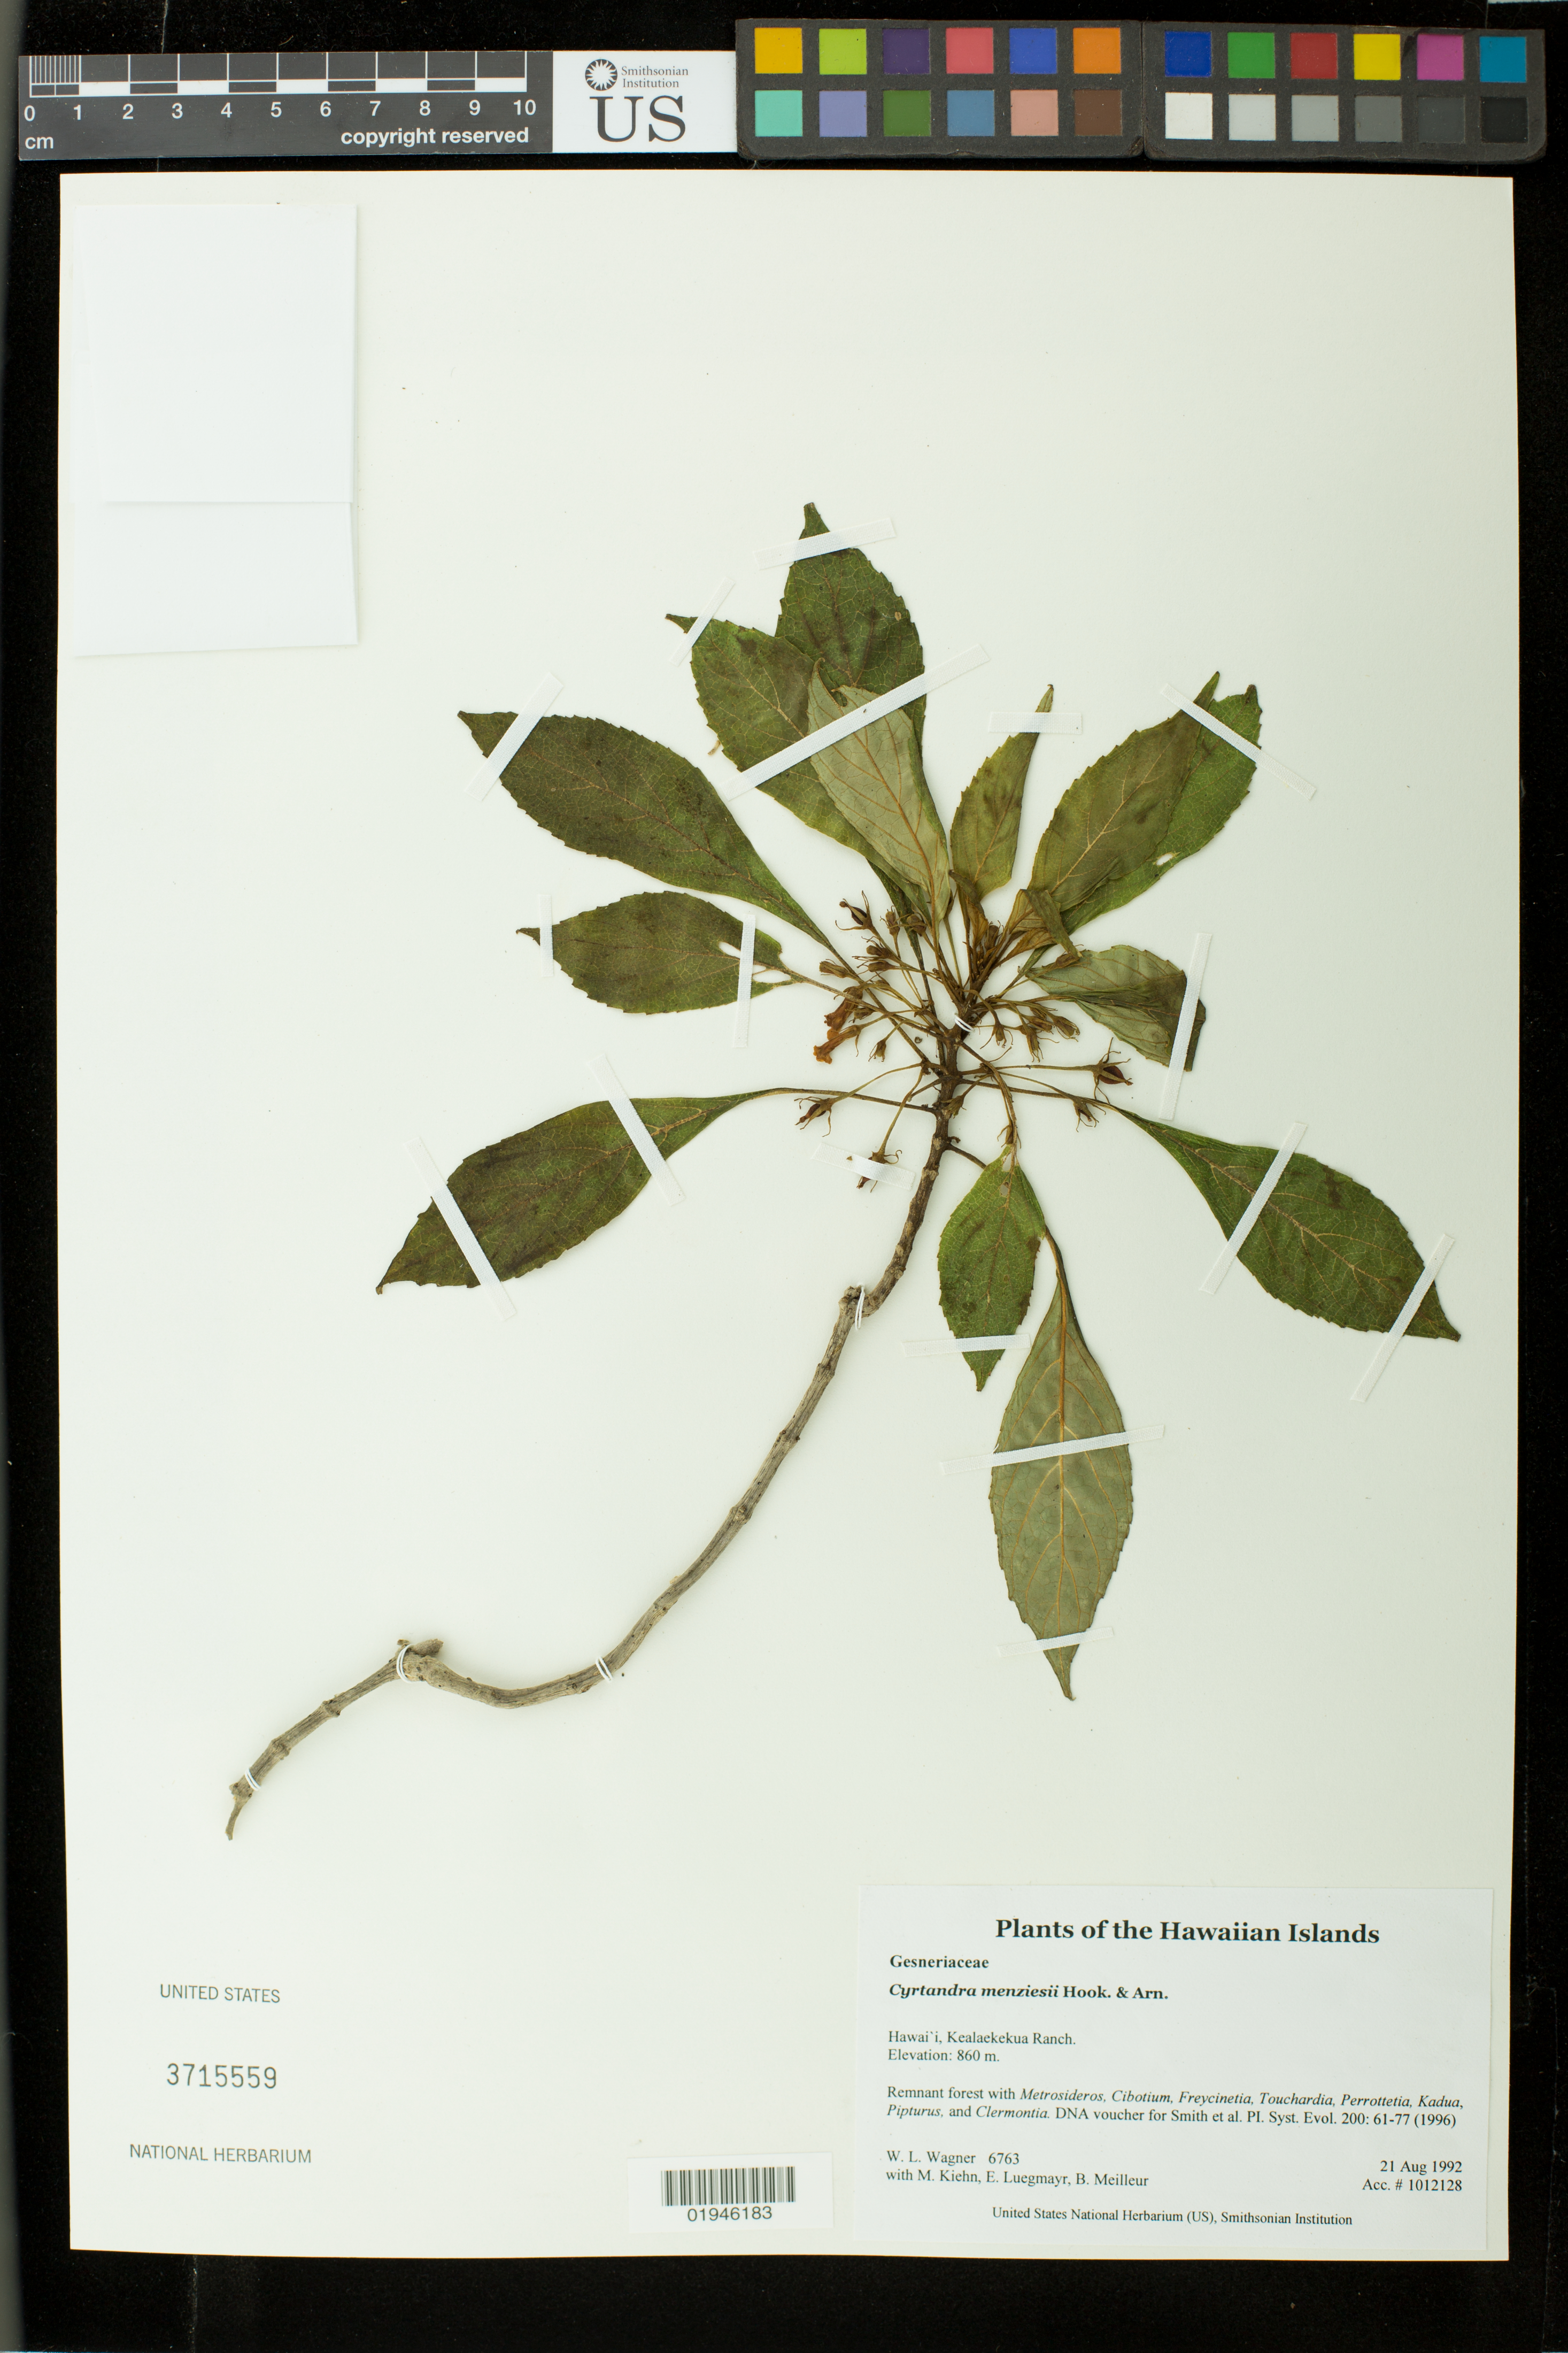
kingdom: Plantae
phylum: Tracheophyta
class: Magnoliopsida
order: Lamiales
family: Gesneriaceae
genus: Cyrtandra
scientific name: Cyrtandra menziesii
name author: Hook. & Arn.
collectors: W. L. Wagner, E. Luegmayr & B. Meilleur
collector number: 6763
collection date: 1992-08-21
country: United States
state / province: Hawaii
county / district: Hawaii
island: Hawaii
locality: Kealaekekua Ranch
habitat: Remnant forest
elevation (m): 860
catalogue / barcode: US 3715559